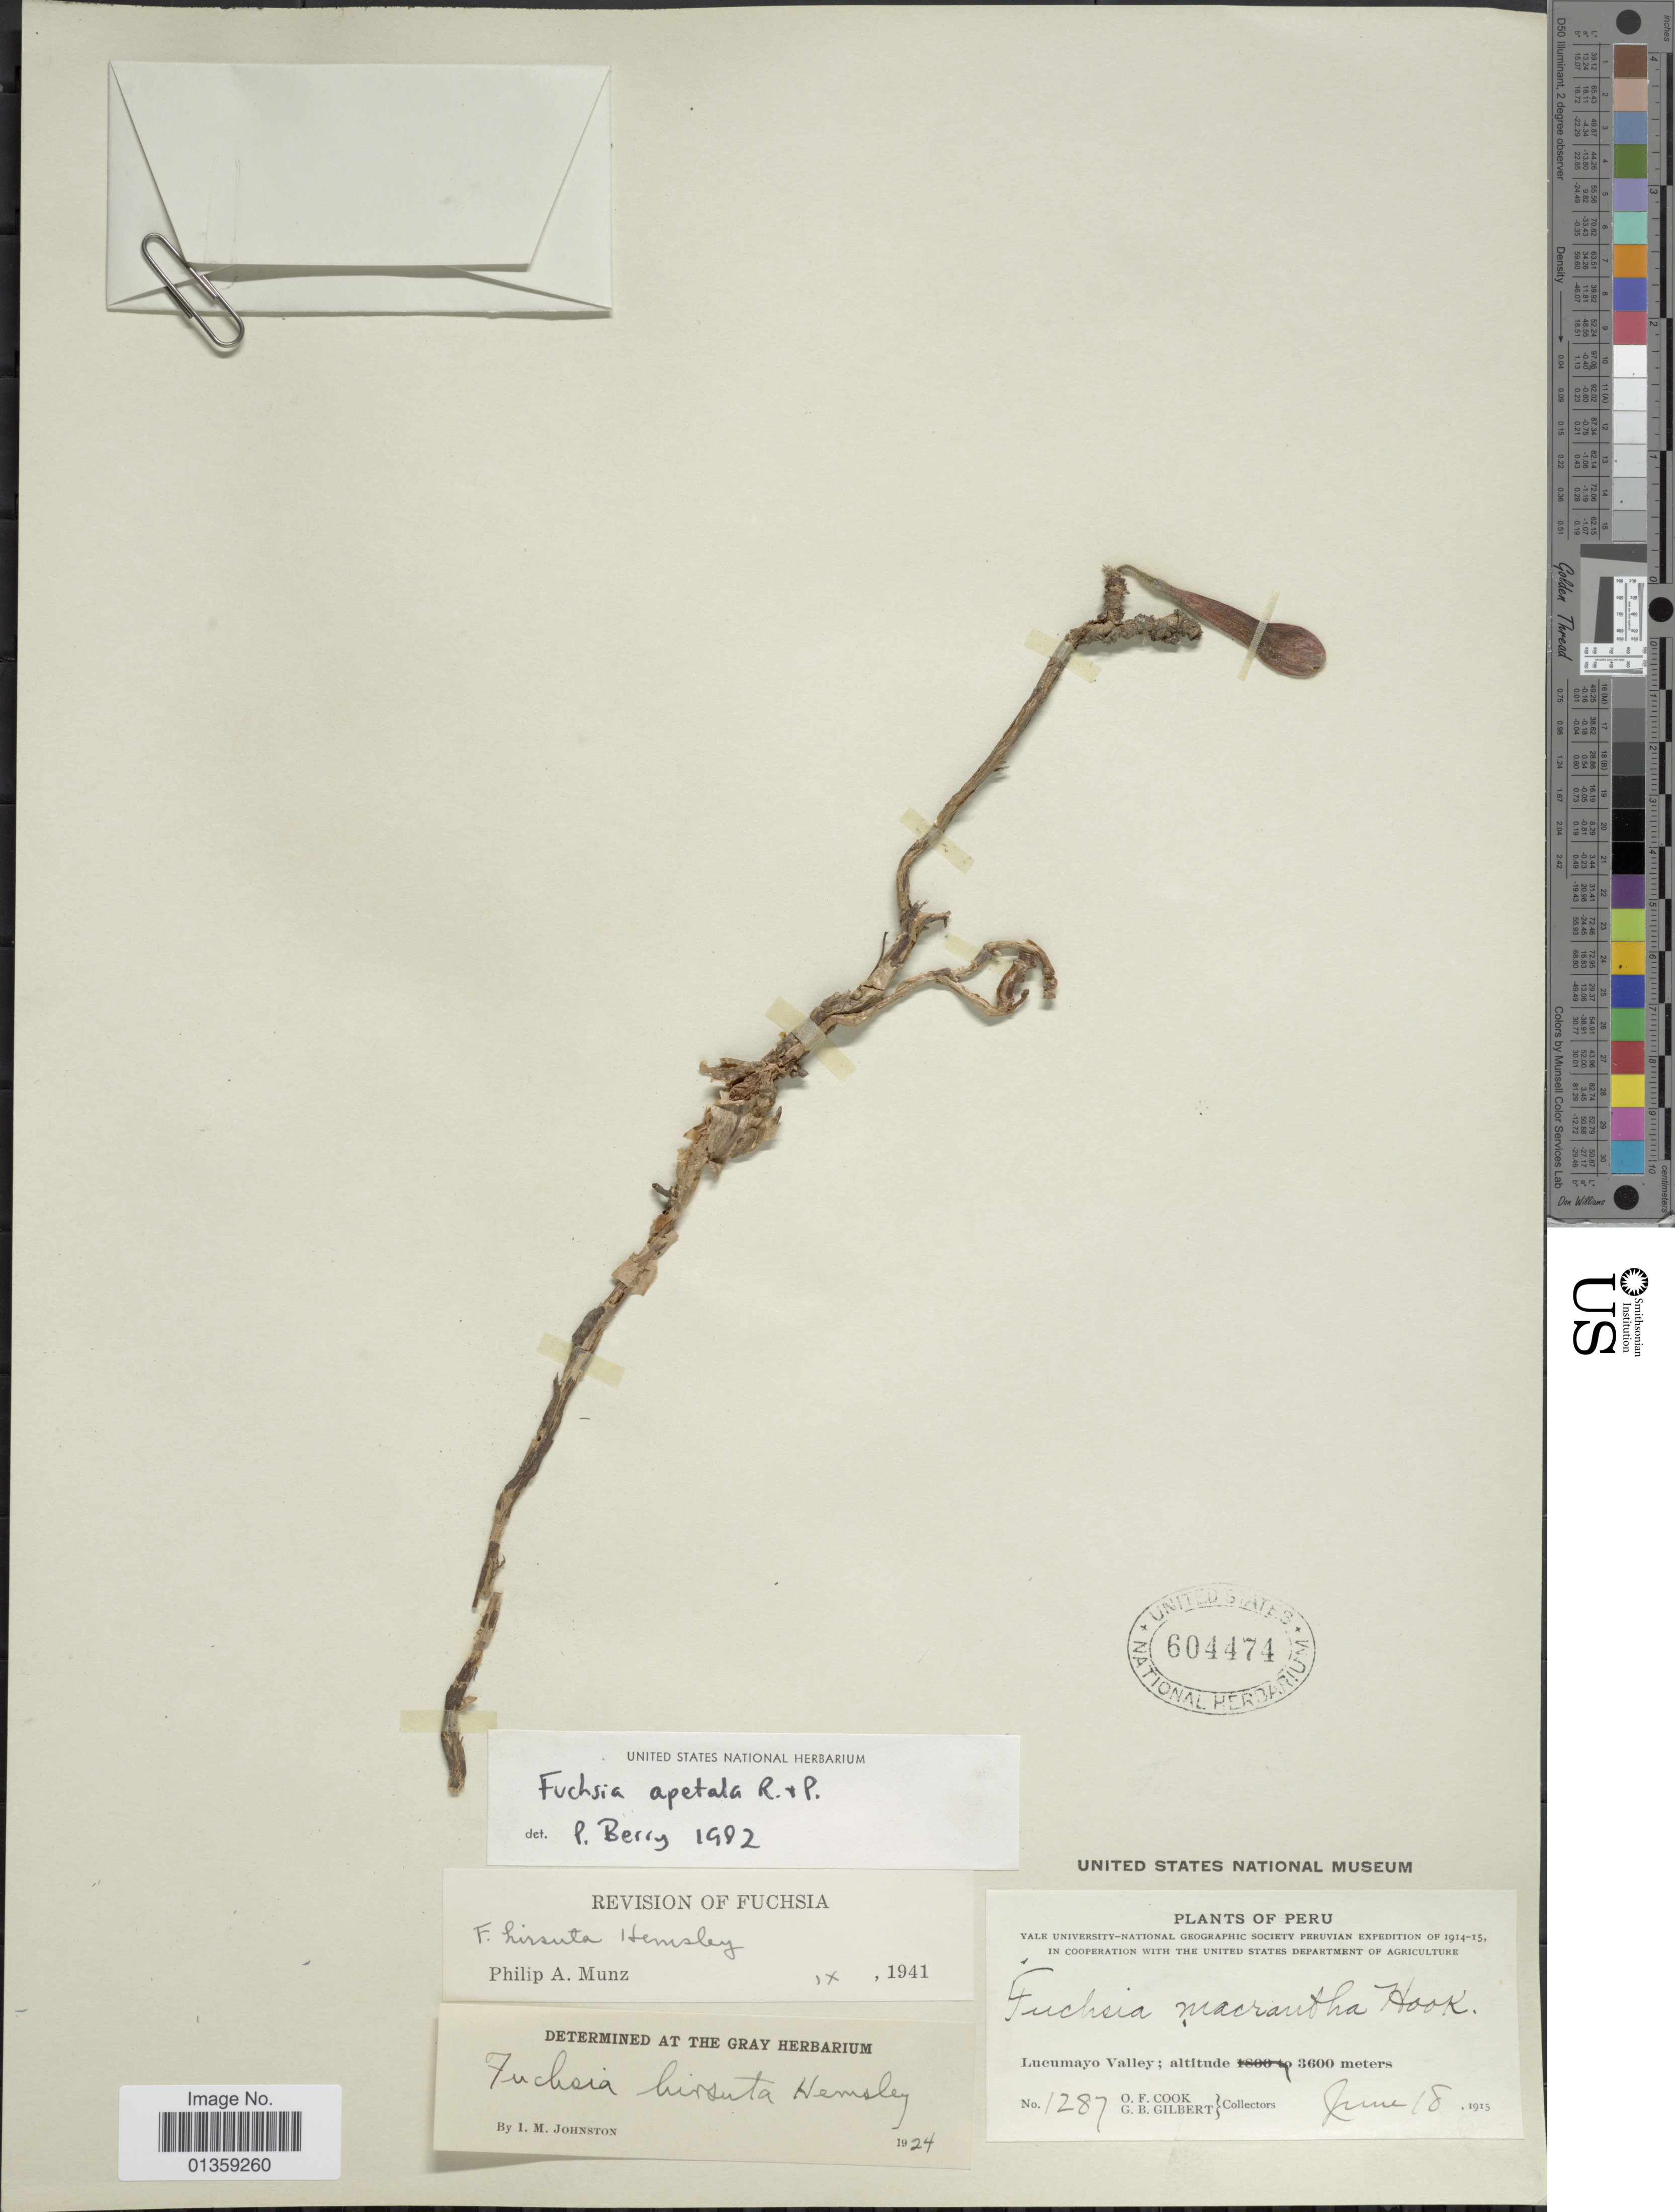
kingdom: Plantae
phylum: Tracheophyta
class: Magnoliopsida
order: Myrtales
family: Onagraceae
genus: Fuchsia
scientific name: Fuchsia apetala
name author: Ruiz & Pav.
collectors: O. F. Cook & G. B. Gilbert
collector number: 1287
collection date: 1915-06-18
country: Peru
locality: Lucumayo Valley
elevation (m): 3600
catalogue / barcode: US 604474